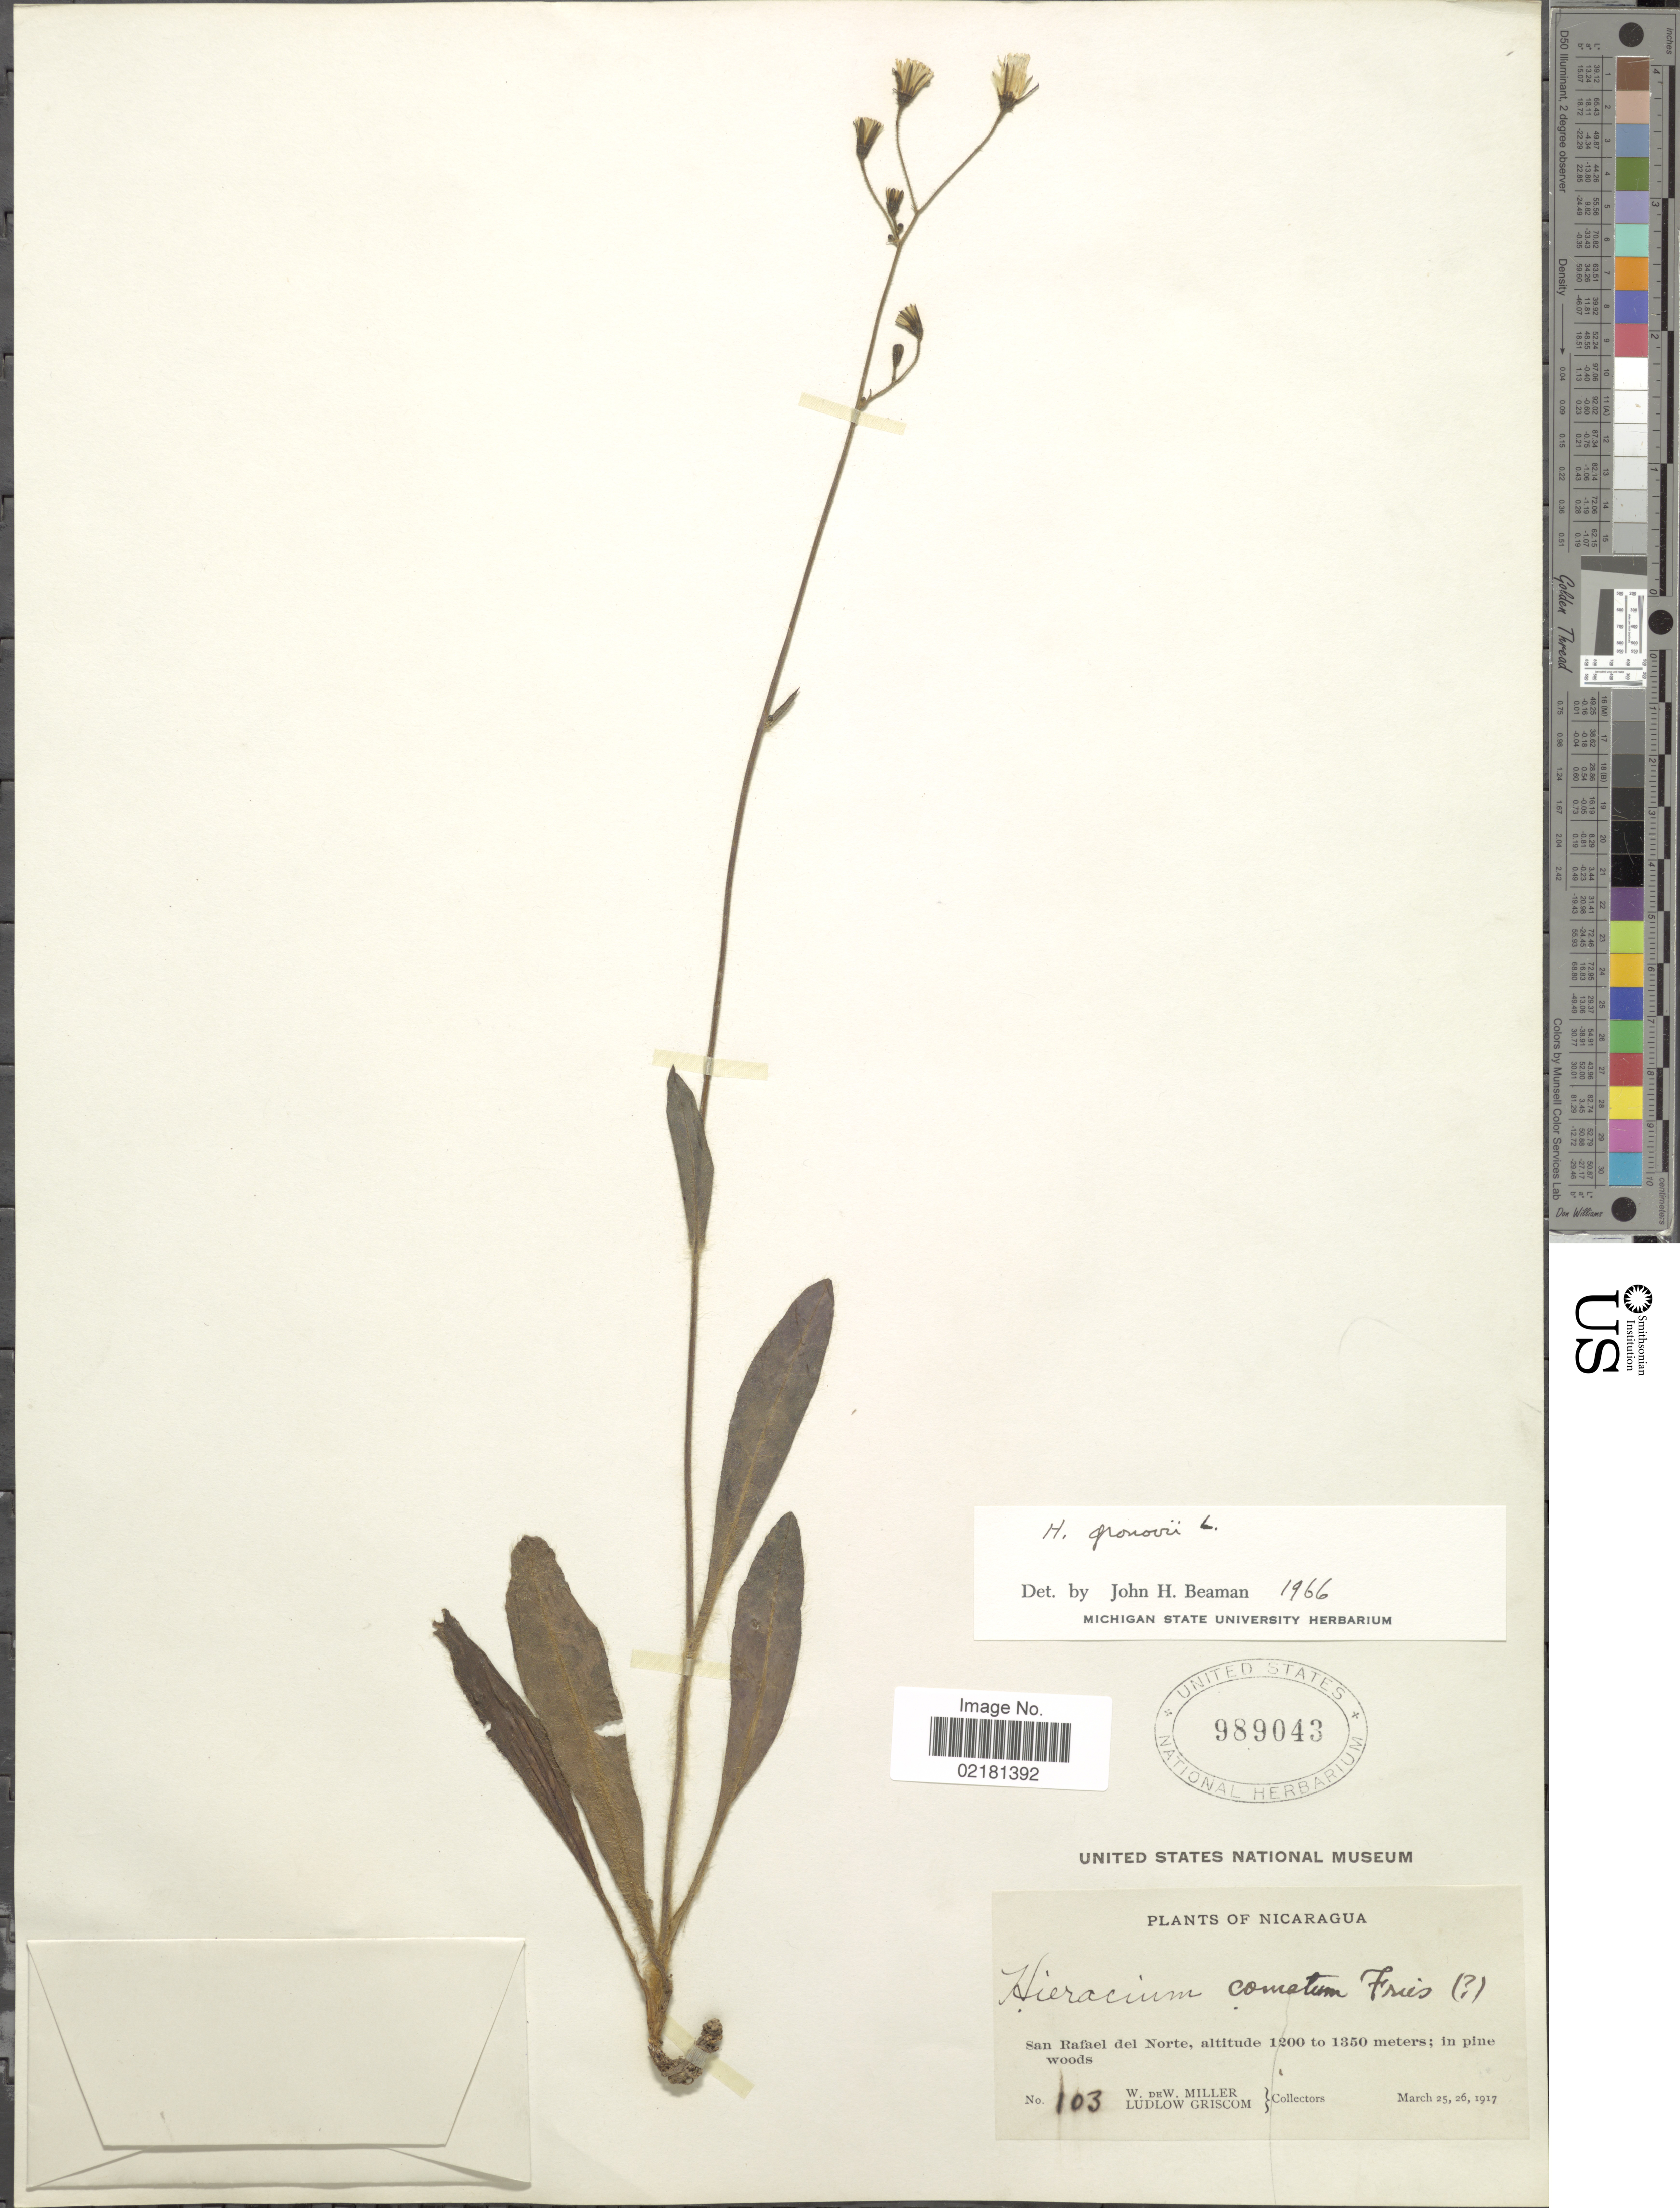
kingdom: Plantae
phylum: Tracheophyta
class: Magnoliopsida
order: Asterales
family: Asteraceae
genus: Hieracium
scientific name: Hieracium gronovii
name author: L.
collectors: W. W. Miller & L. Griscom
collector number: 103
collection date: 1917-03-25/1917-03-26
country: Nicaragua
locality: San Rafael del Norte.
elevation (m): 1200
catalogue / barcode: US 989043